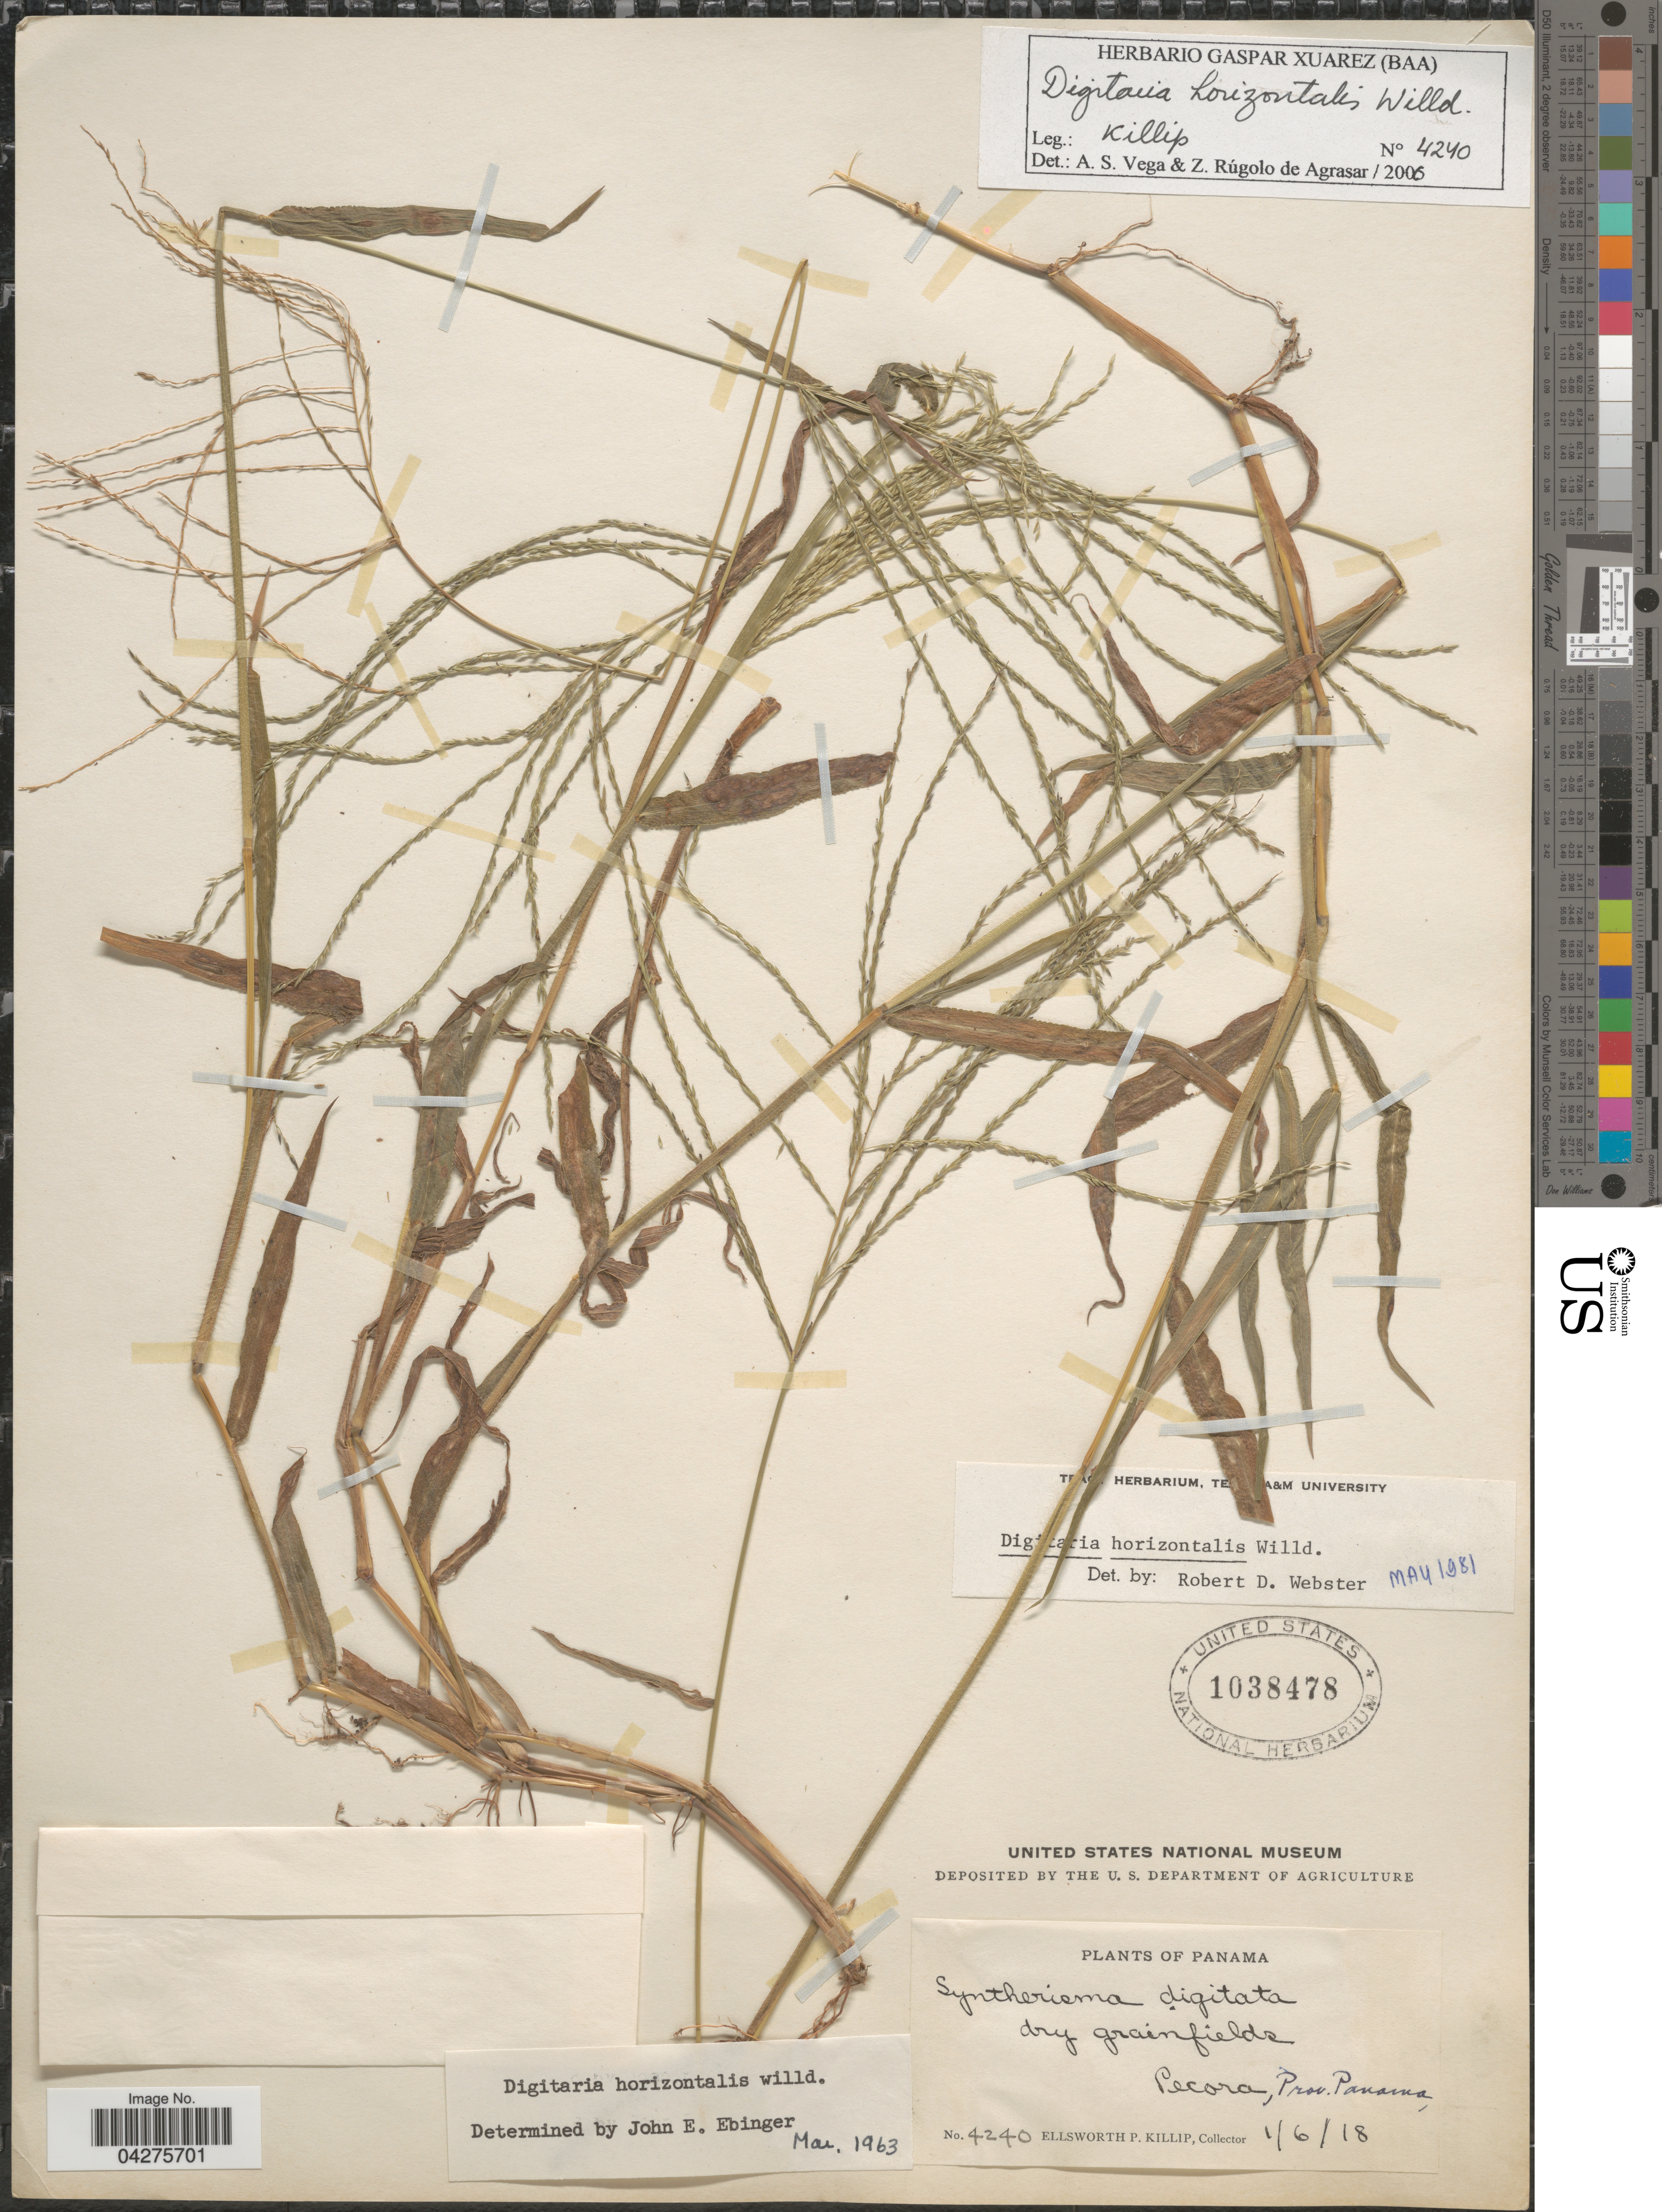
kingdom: Plantae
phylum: Tracheophyta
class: Liliopsida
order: Poales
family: Poaceae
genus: Digitaria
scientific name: Digitaria horizontalis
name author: Willd.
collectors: E. P. Killip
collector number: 4240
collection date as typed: Transcribed d/m/y: 1/6/18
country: Panama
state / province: Panamá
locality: Pecora, Prov. Panama.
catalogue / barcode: US 1038478